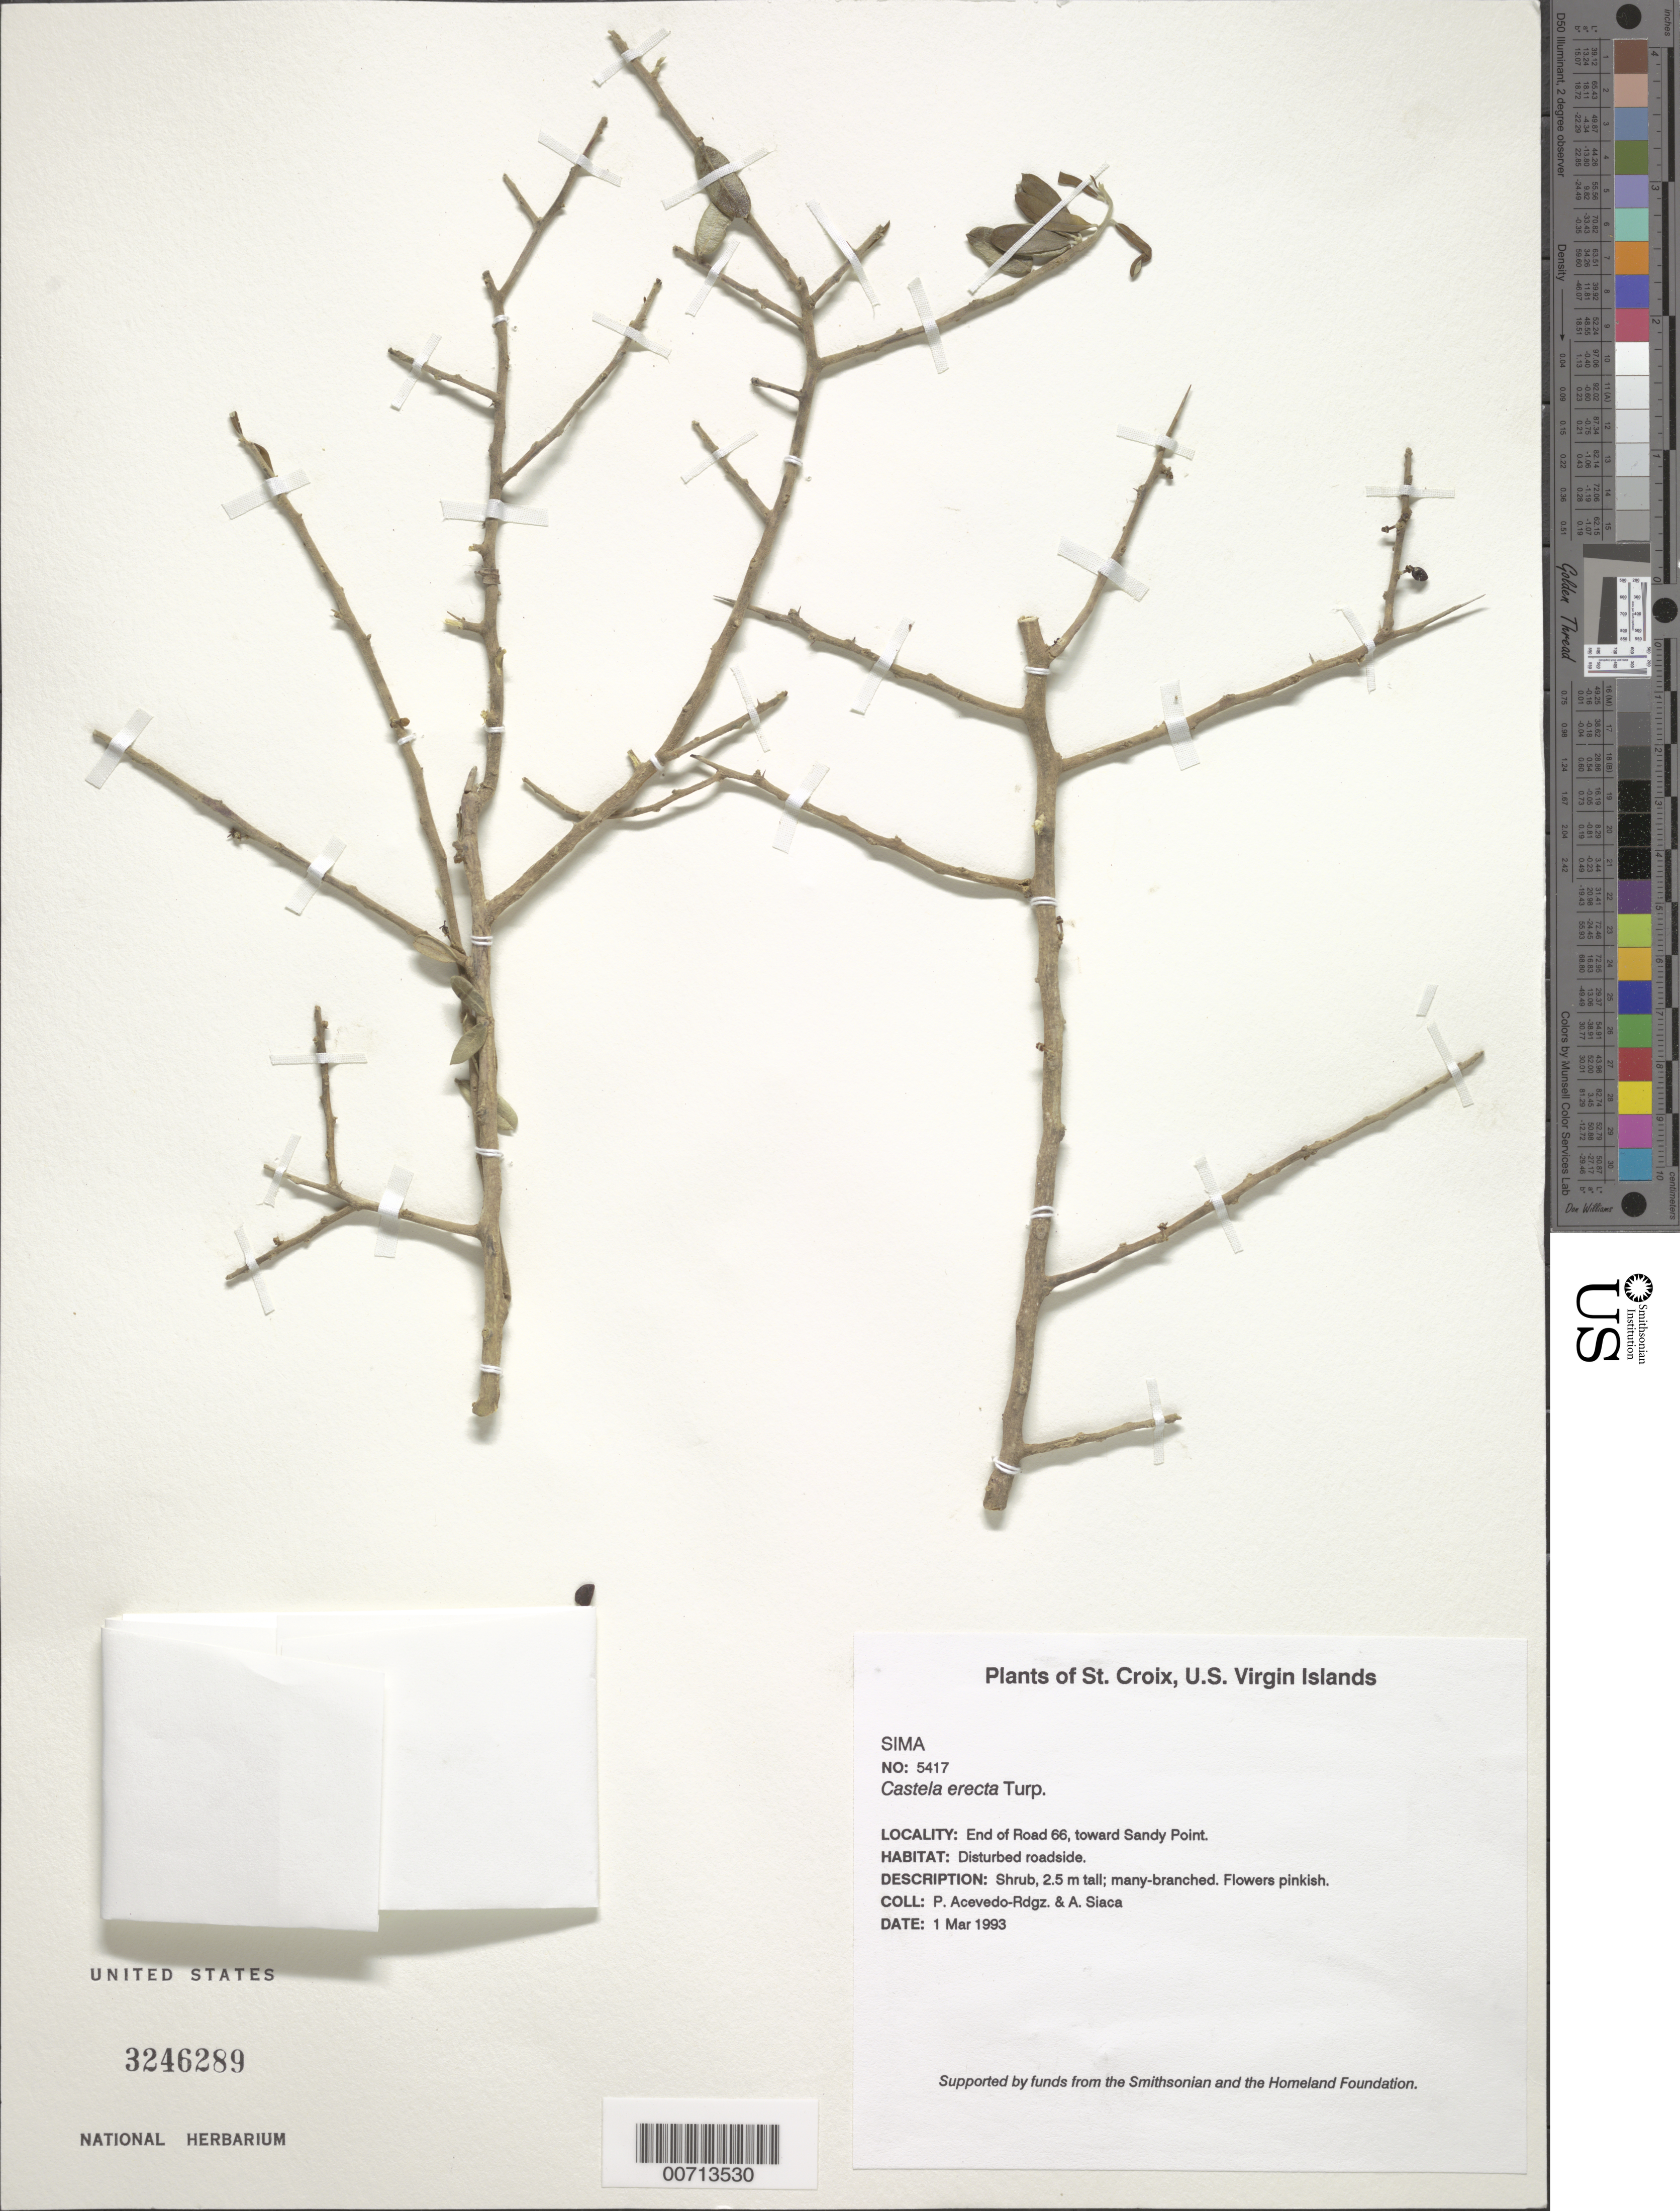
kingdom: Plantae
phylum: Tracheophyta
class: Magnoliopsida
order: Sapindales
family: Simaroubaceae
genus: Castela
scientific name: Castela erecta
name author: Turpin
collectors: P. Acevedo-Rodr. & A. Siaca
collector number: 5417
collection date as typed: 01 Mar 1993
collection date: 1993-03-01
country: U.S. Virgin Islands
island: St. Croix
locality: End of Road 66, toward Sandy Point.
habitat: Disturbed roadside.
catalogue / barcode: US 3246289